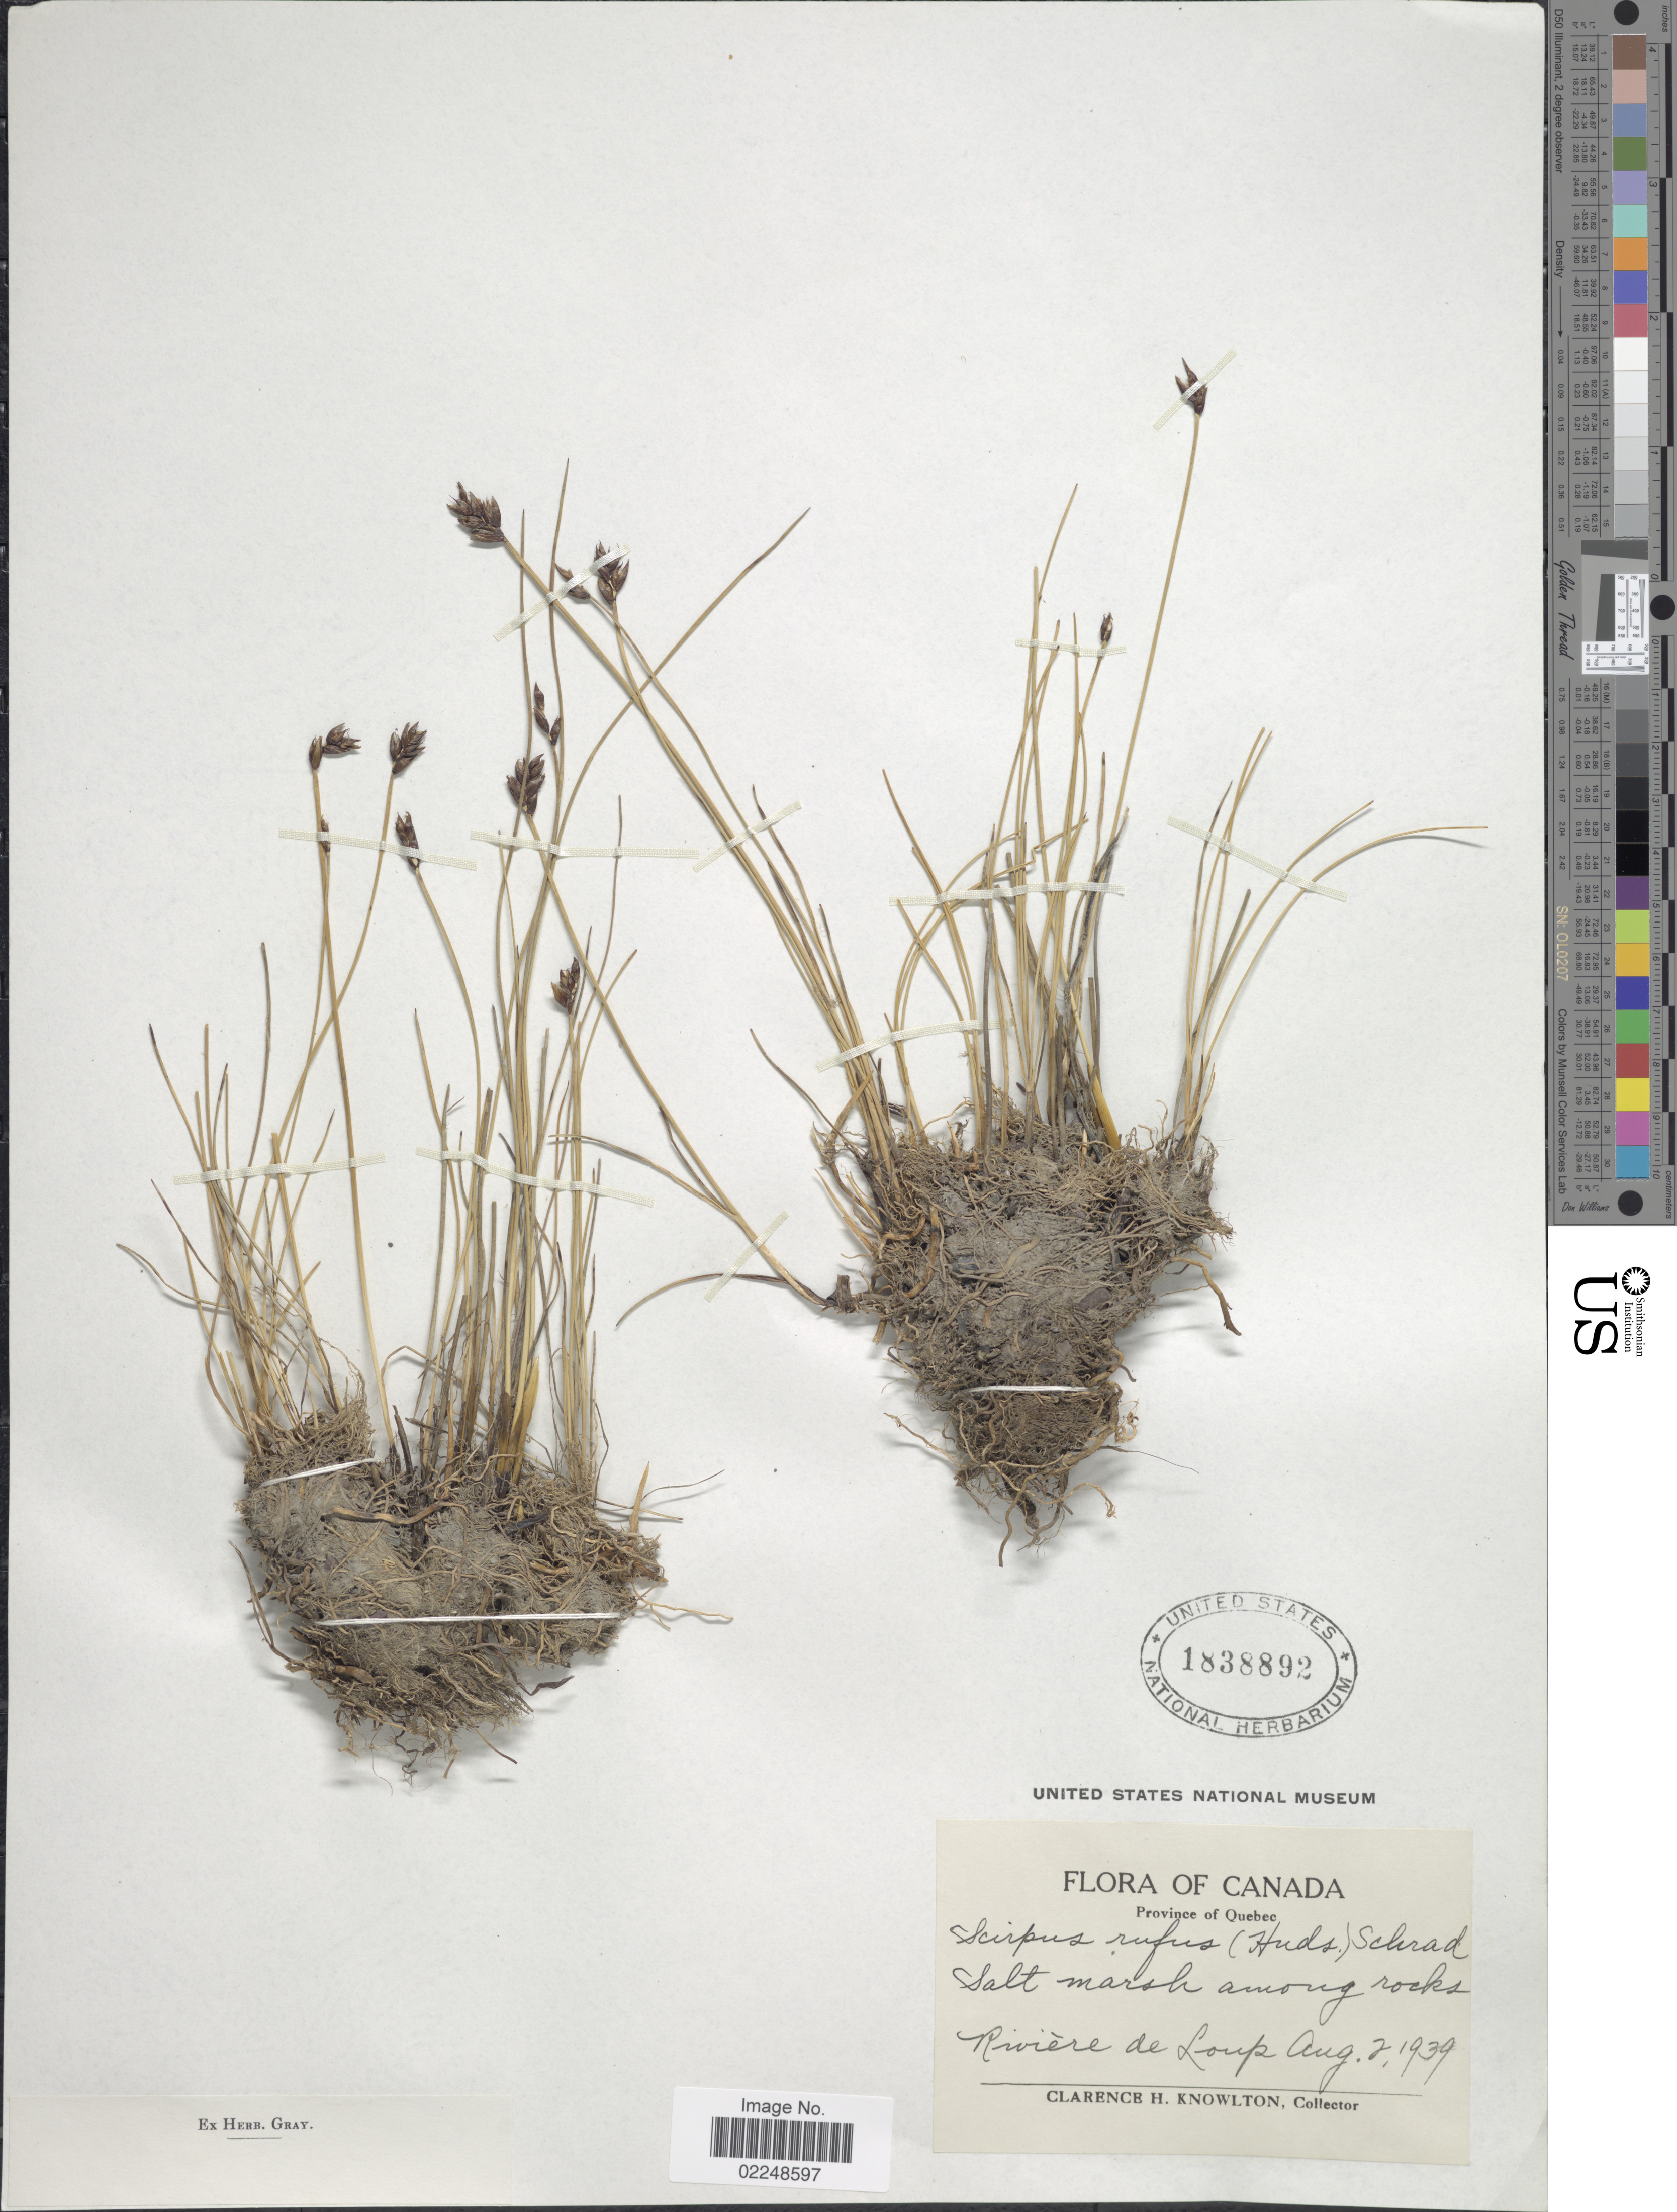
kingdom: Plantae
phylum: Tracheophyta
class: Liliopsida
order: Poales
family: Cyperaceae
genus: Blysmus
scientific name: Blysmus rufus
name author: (Huds.) Link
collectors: C. H. Knowlton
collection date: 1939-08-02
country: Canada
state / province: Quebec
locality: Riviere de Loup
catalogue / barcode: US 1838892